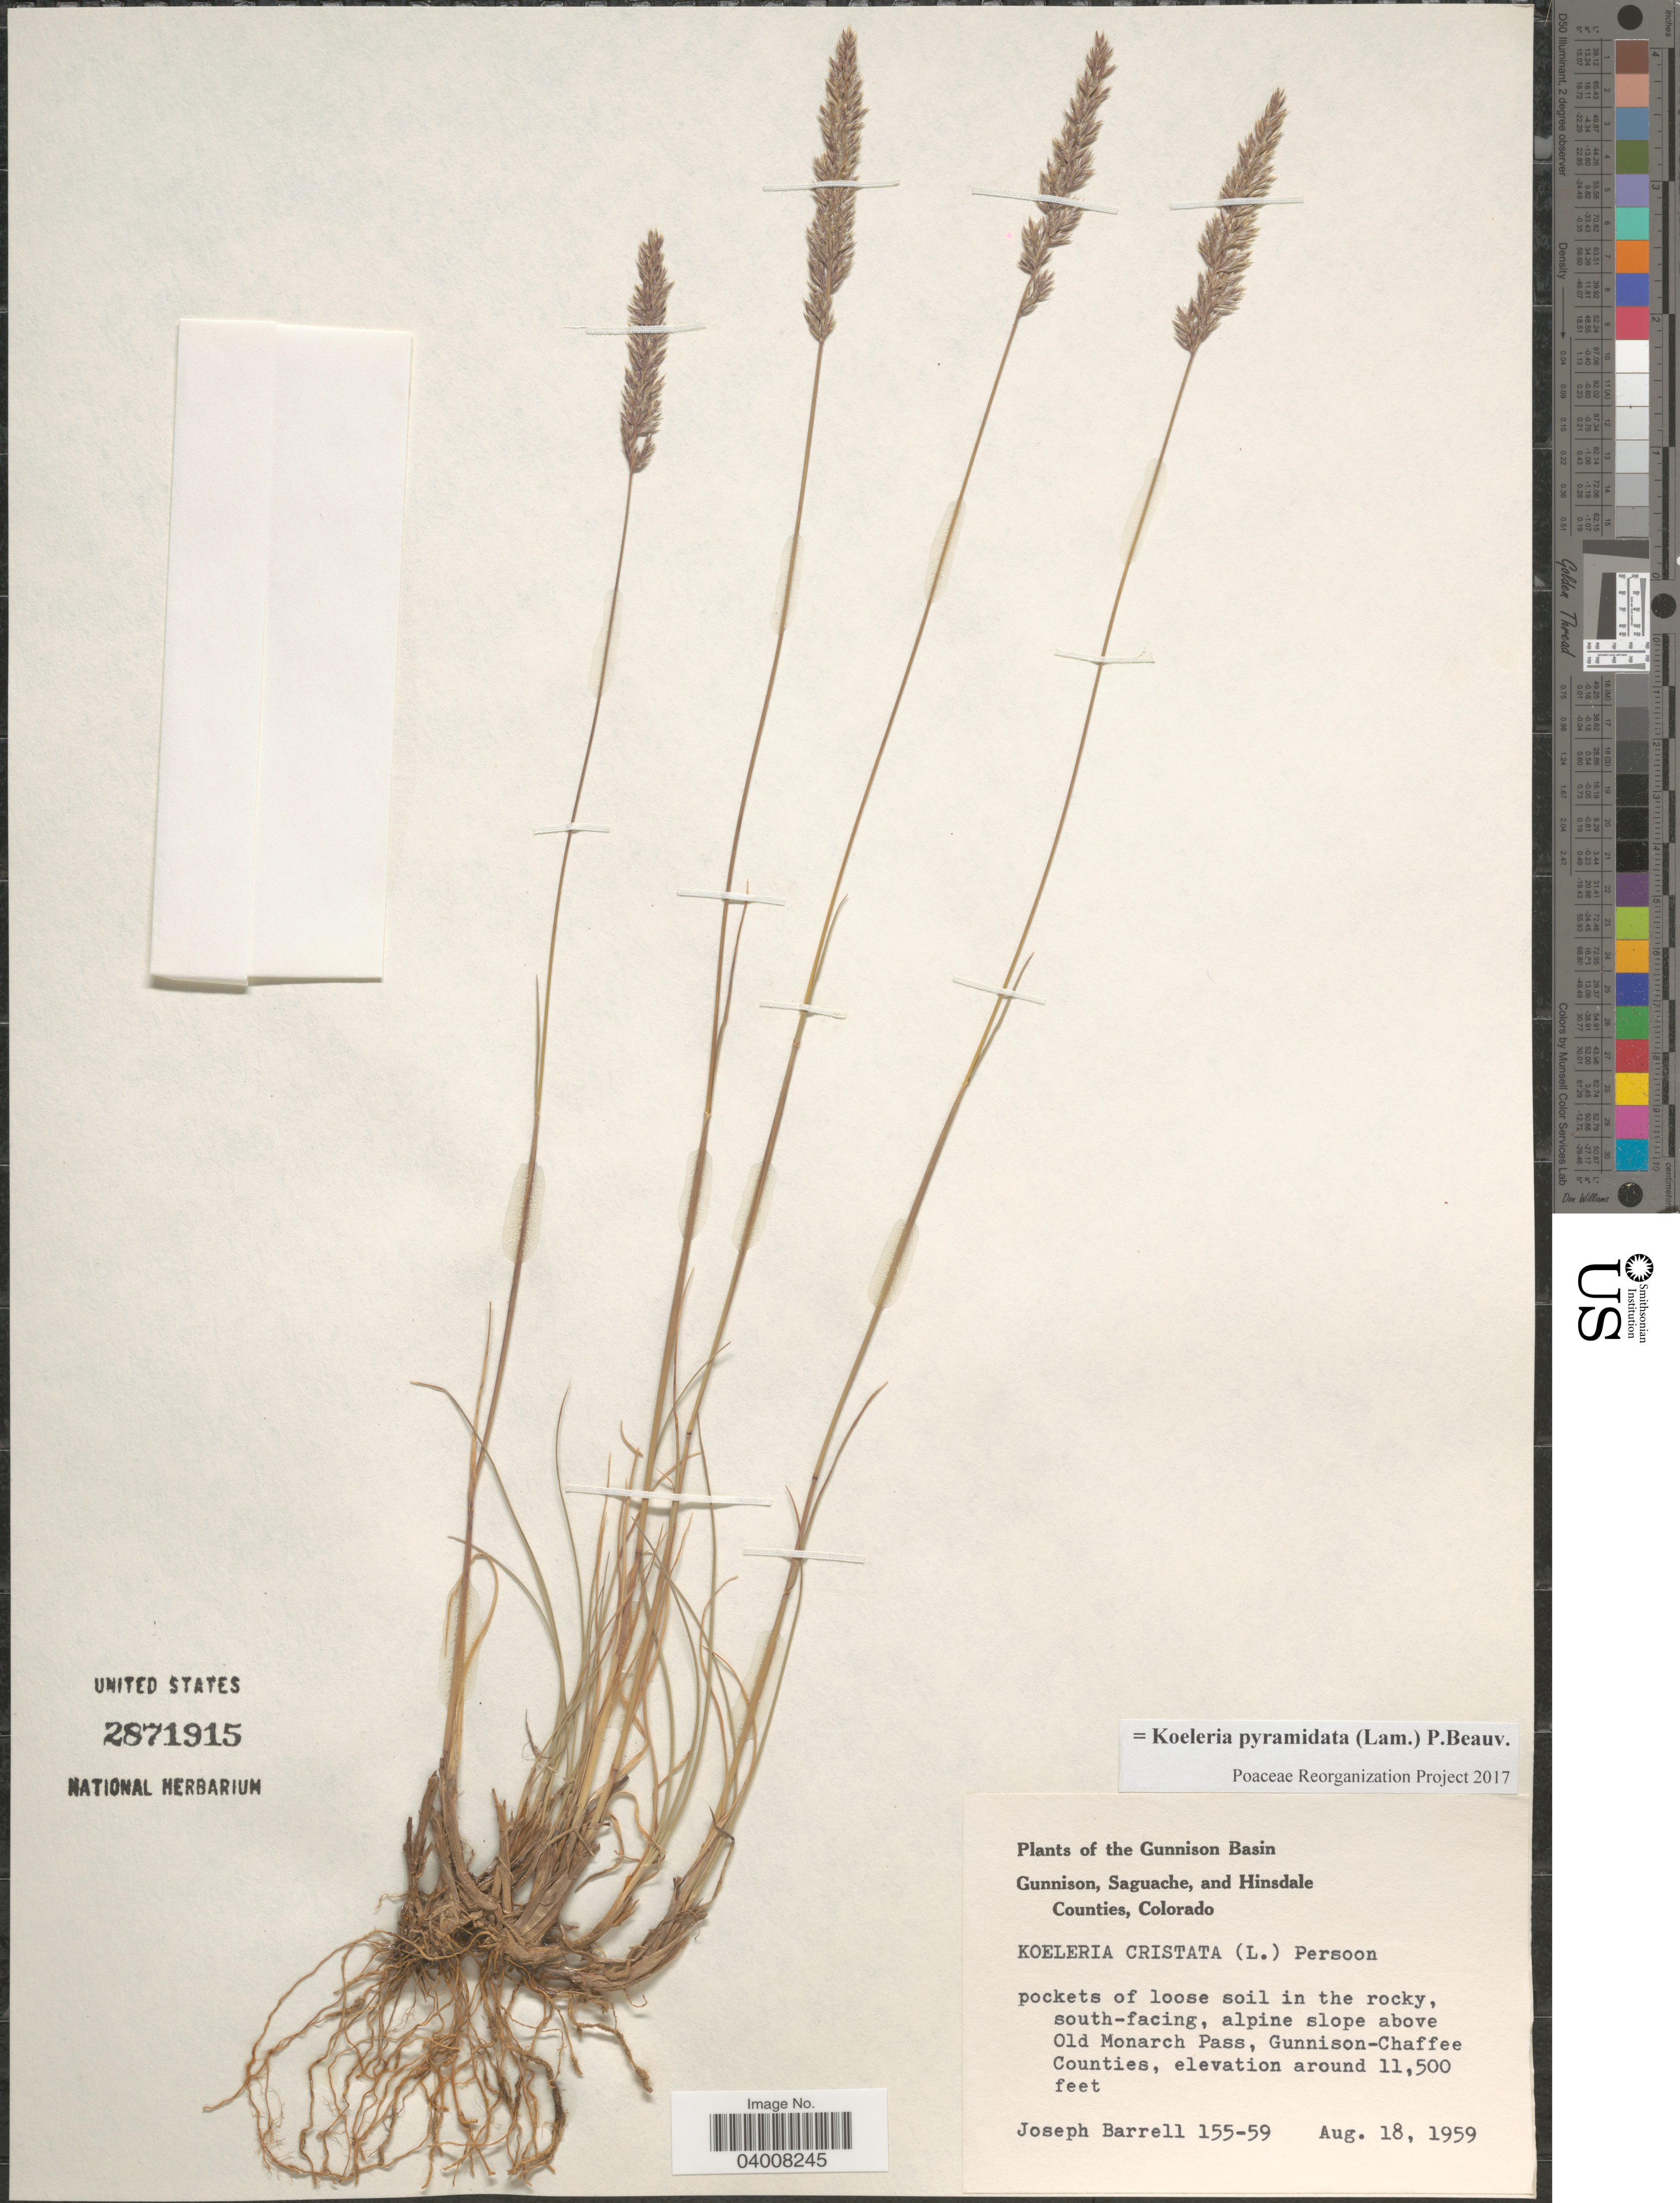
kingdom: Plantae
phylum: Tracheophyta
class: Liliopsida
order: Poales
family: Poaceae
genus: Koeleria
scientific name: Koeleria pyramidata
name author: (Lam.) P. Beauv.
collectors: J. Barrell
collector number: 155-59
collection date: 1959-08-18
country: United States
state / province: Colorado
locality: The Gunnison Basin. In the rocky, south-facing, alpine slope above Old Monarch Pass, Gunnison-Chaffee Counties.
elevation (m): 3505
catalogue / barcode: US 2871915